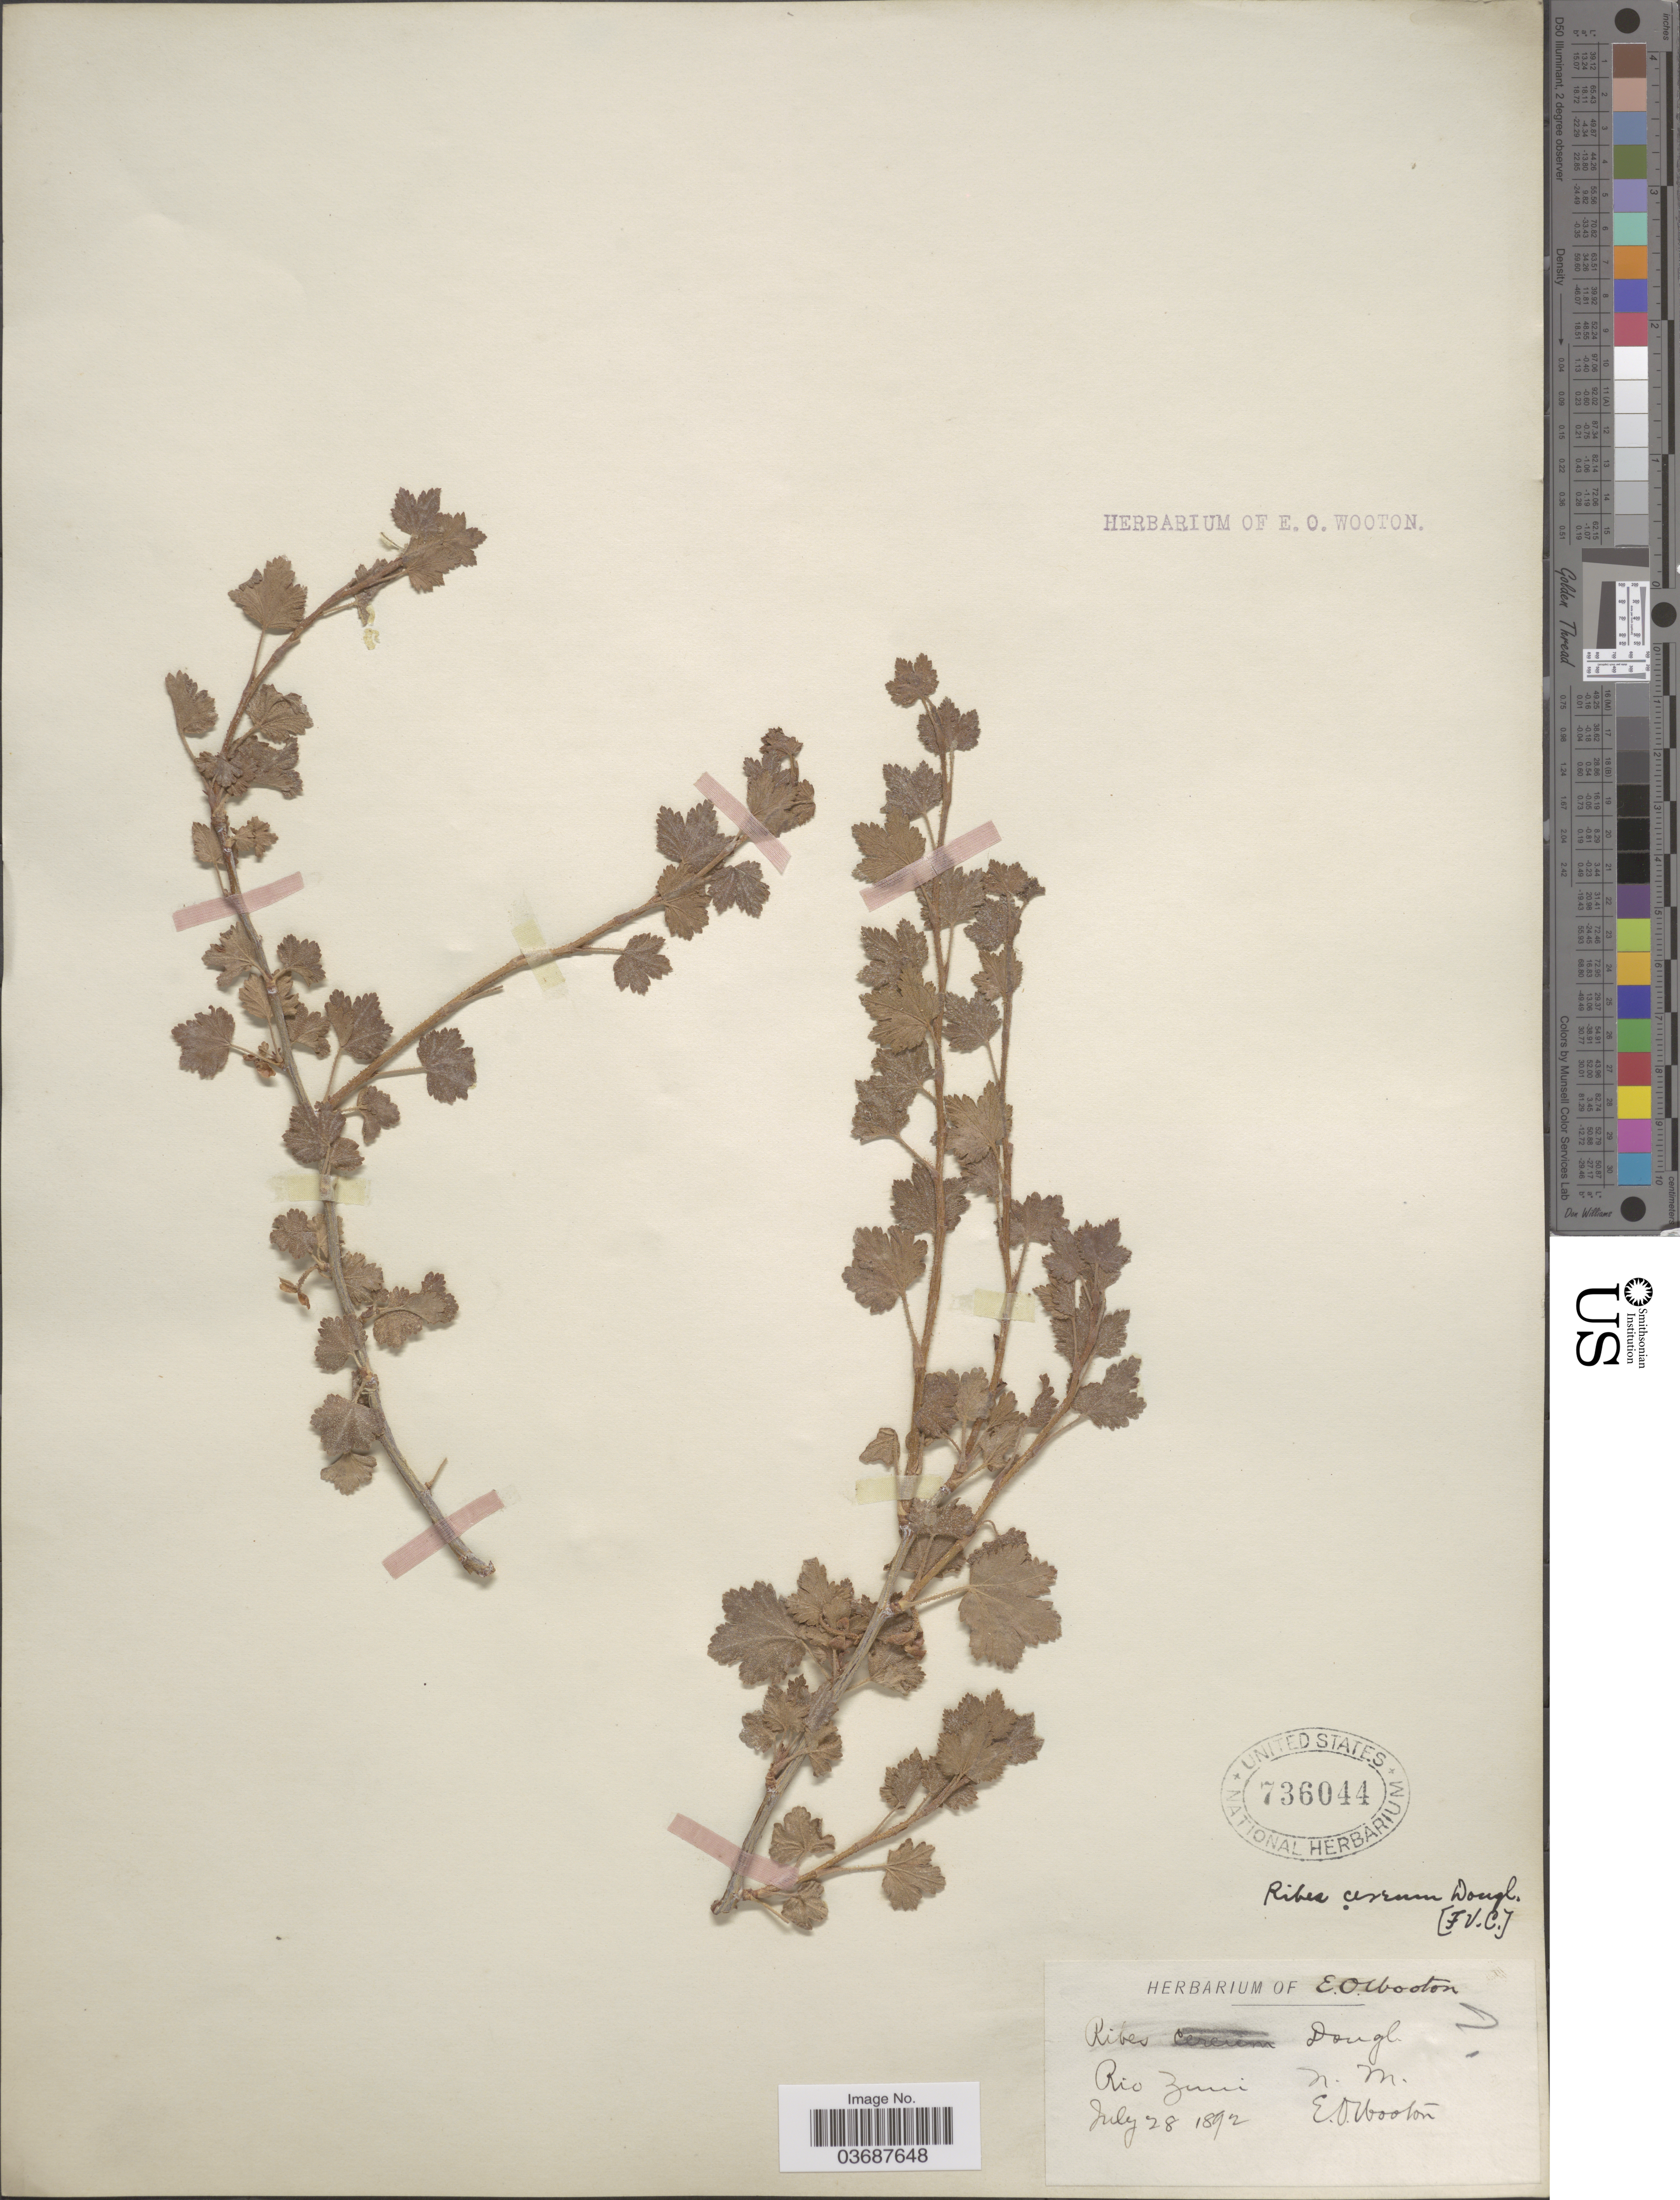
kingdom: Plantae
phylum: Tracheophyta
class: Magnoliopsida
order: Saxifragales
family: Grossulariaceae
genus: Ribes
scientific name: Ribes inebrians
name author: Lindl.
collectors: E. O. Wooton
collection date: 1892-07-28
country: United States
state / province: New Mexico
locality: Rio Zuni.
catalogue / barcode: US 736044